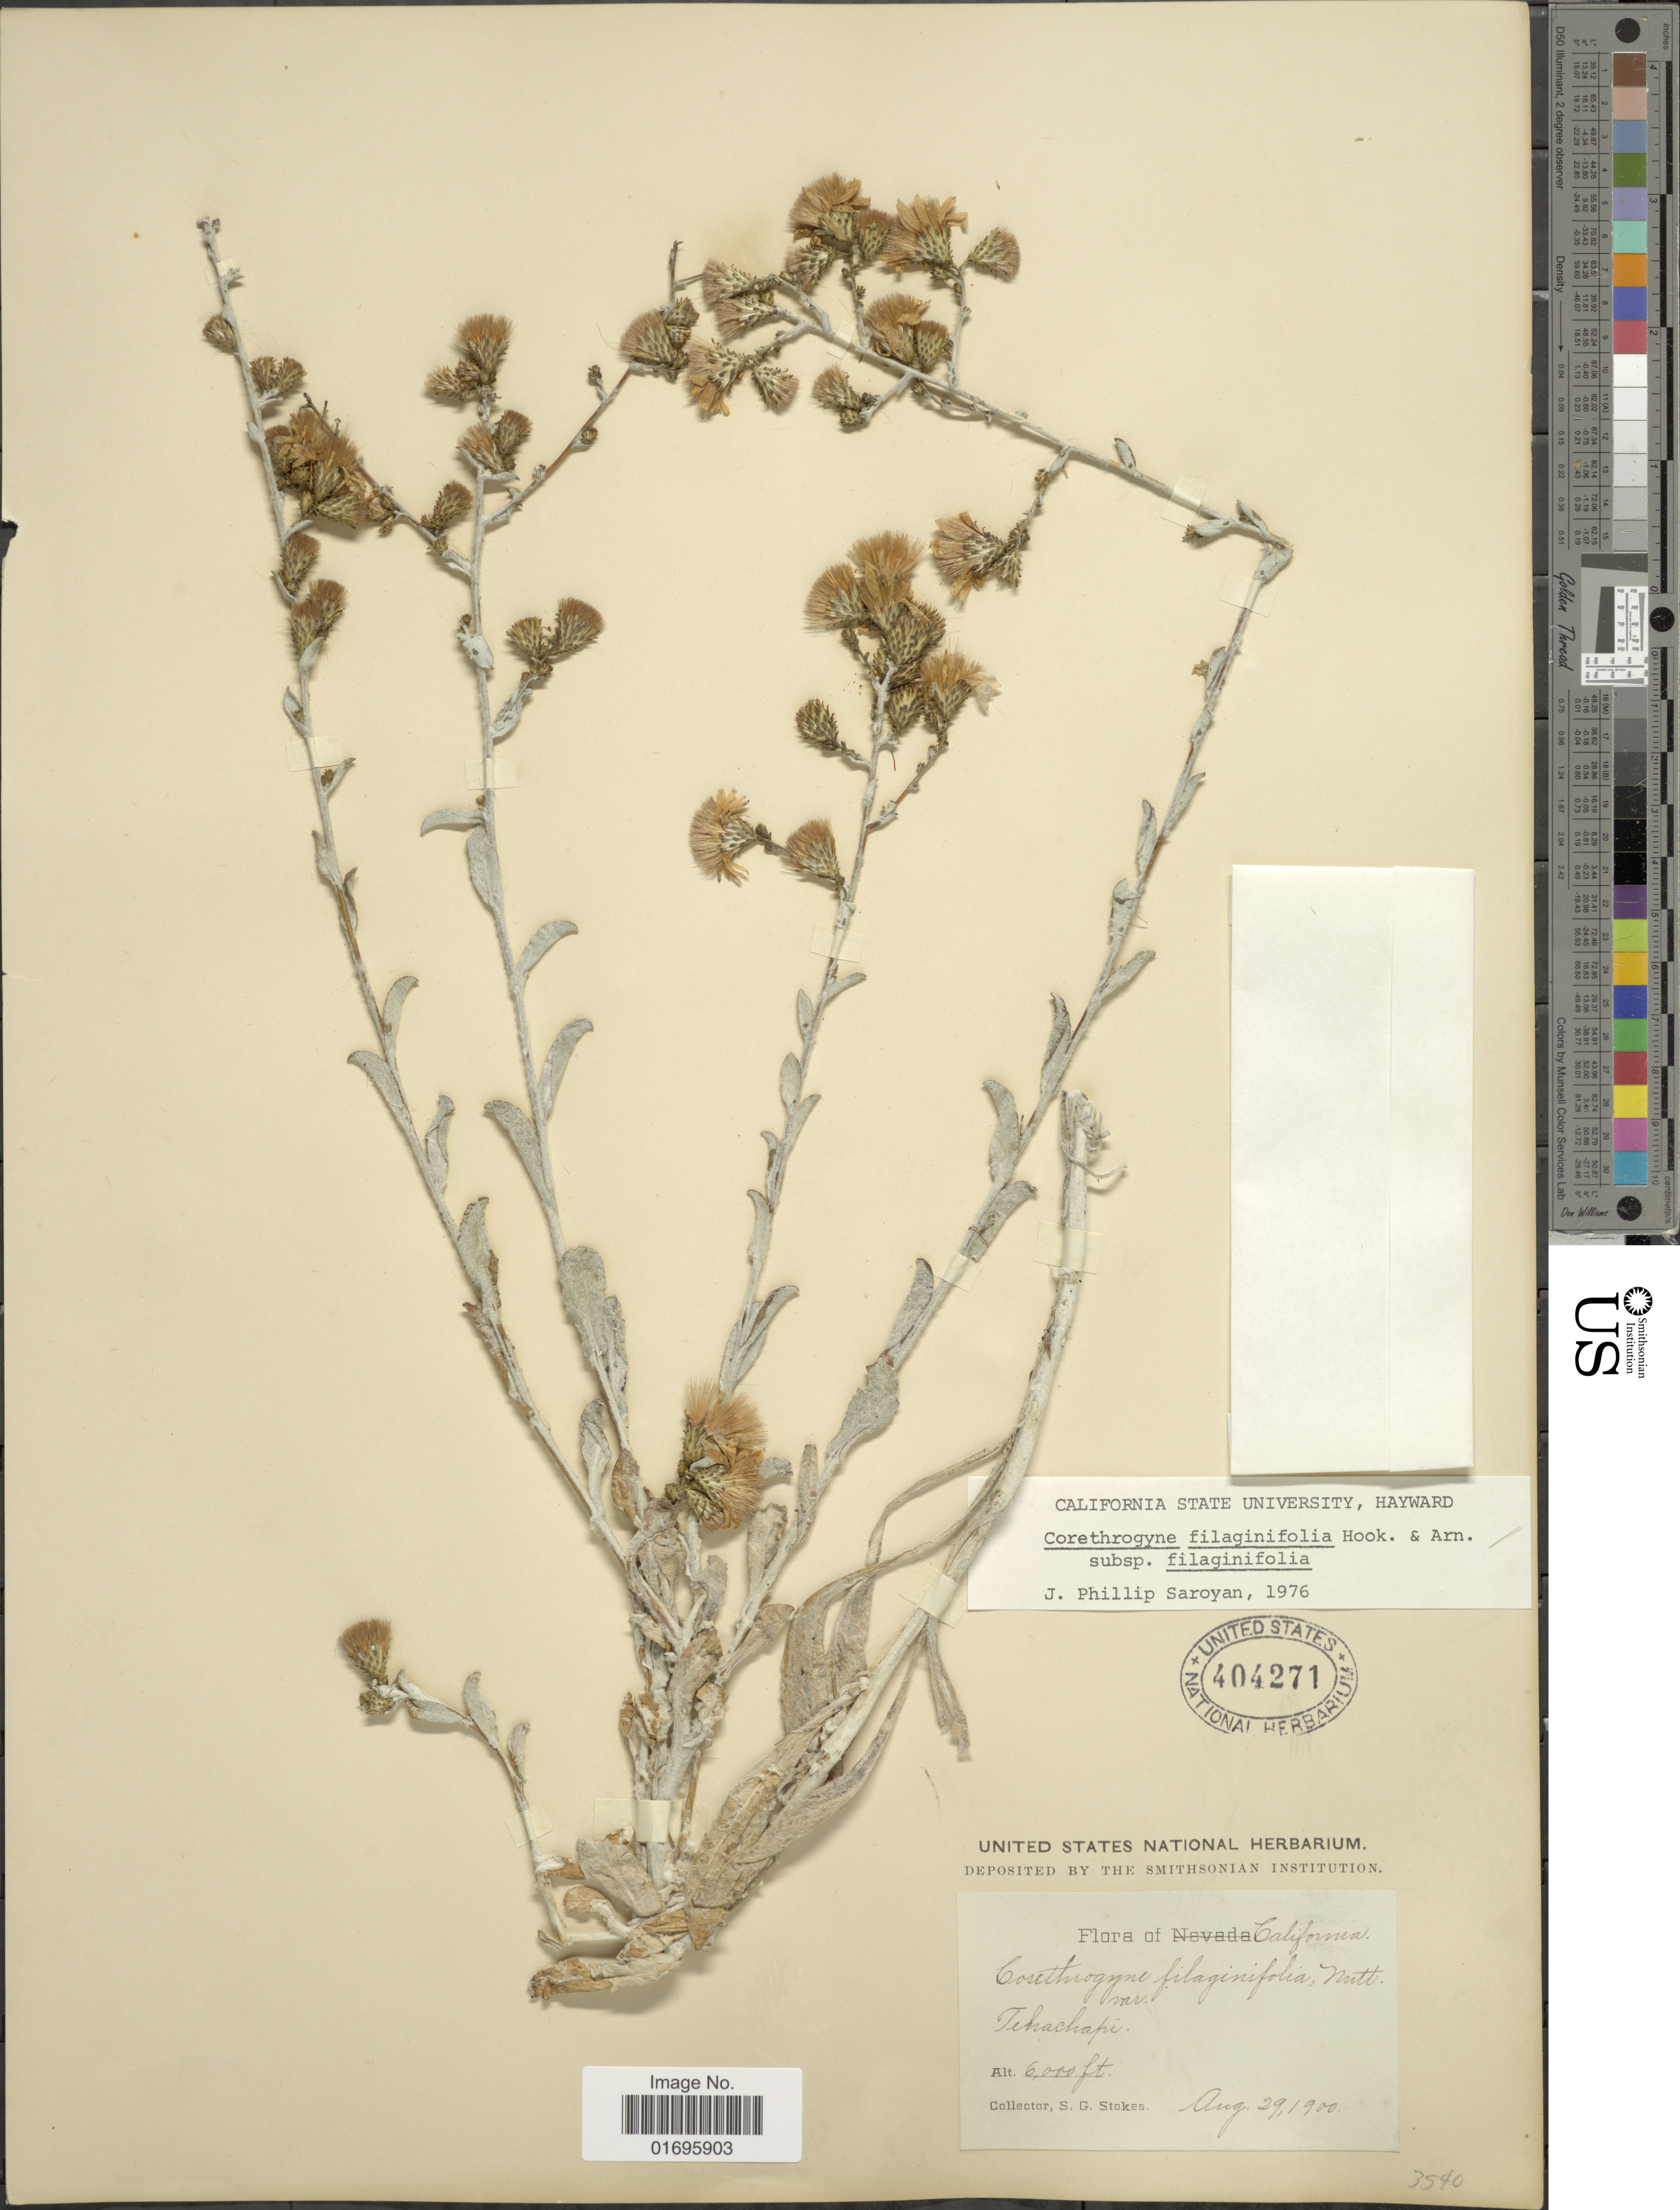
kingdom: Plantae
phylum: Tracheophyta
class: Magnoliopsida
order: Asterales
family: Asteraceae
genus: Corethrogyne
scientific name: Corethrogyne filaginifolia var. filaginifolia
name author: (Hook.) Nutt.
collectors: S. G. Stokes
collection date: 1900-08-29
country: United States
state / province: California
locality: Tehachapi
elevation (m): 1829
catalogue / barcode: US 404271